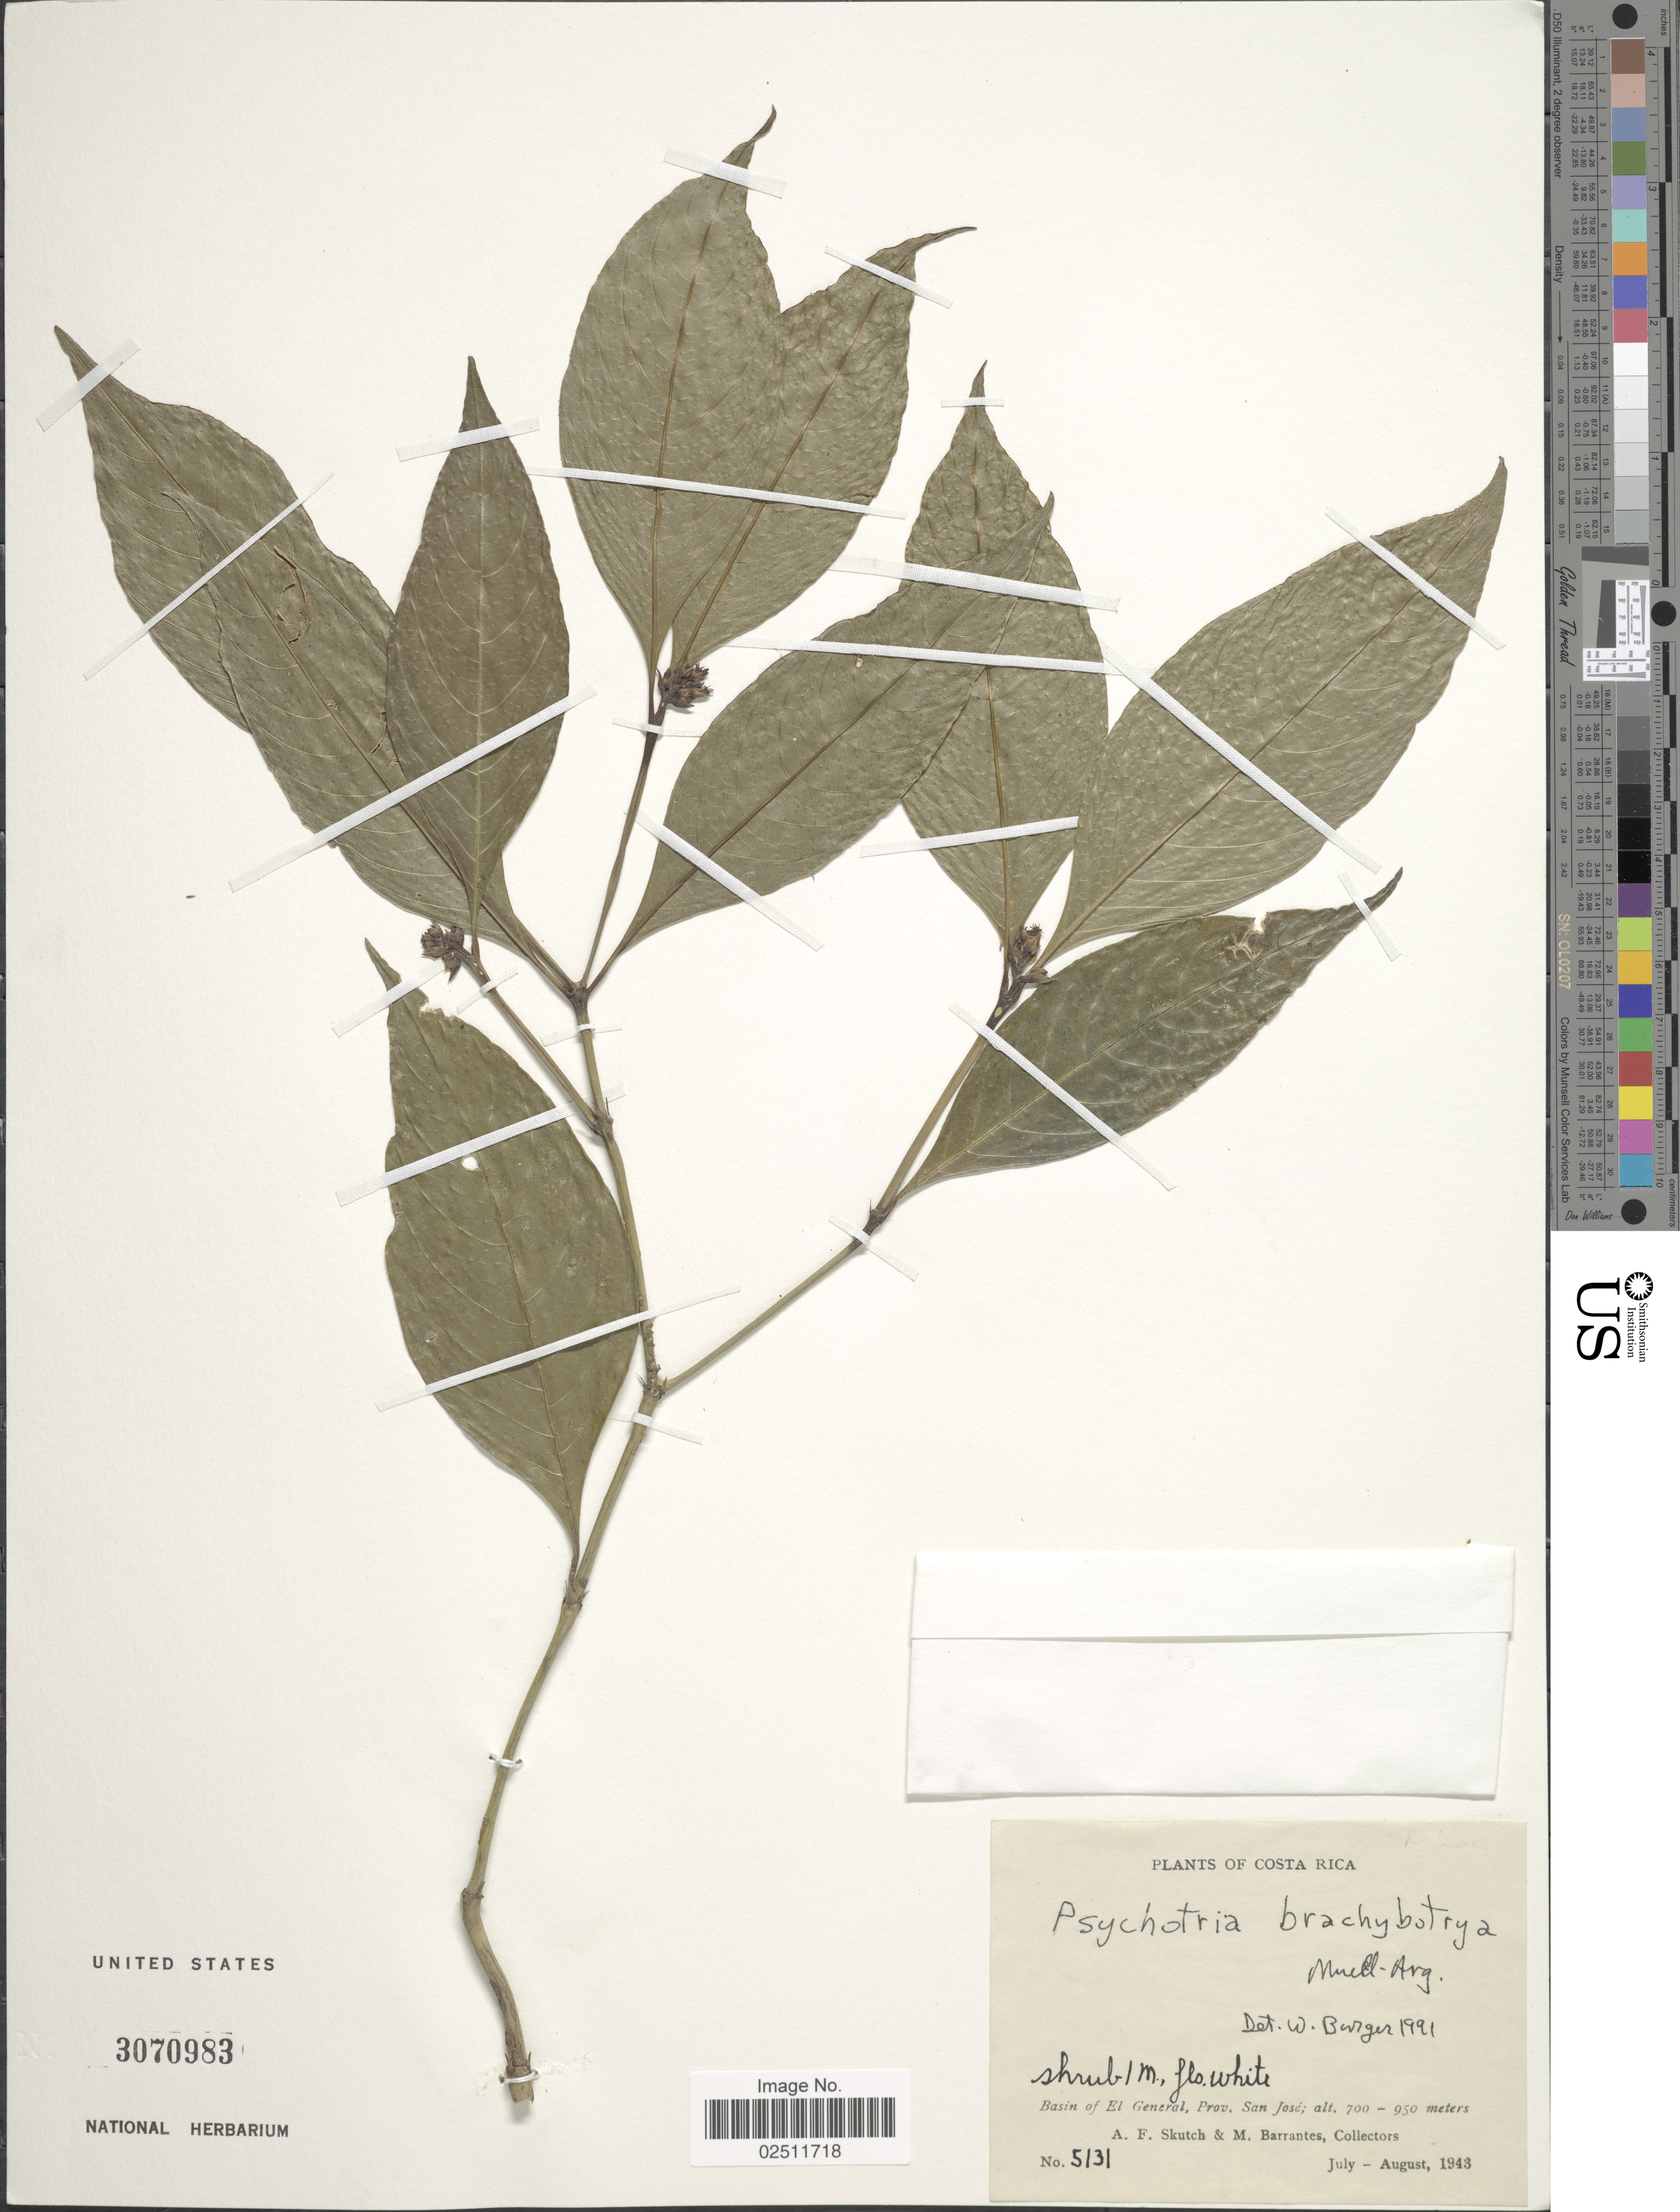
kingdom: Plantae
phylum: Tracheophyta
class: Magnoliopsida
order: Gentianales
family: Rubiaceae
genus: Psychotria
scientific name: Psychotria brachybotrya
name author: Müll. Arg.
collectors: A. F. Skutch & M. Barrantes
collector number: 5131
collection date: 1943-07/1943-08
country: Costa Rica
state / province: San José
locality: Basin of El General.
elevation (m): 700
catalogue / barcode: US 3070983